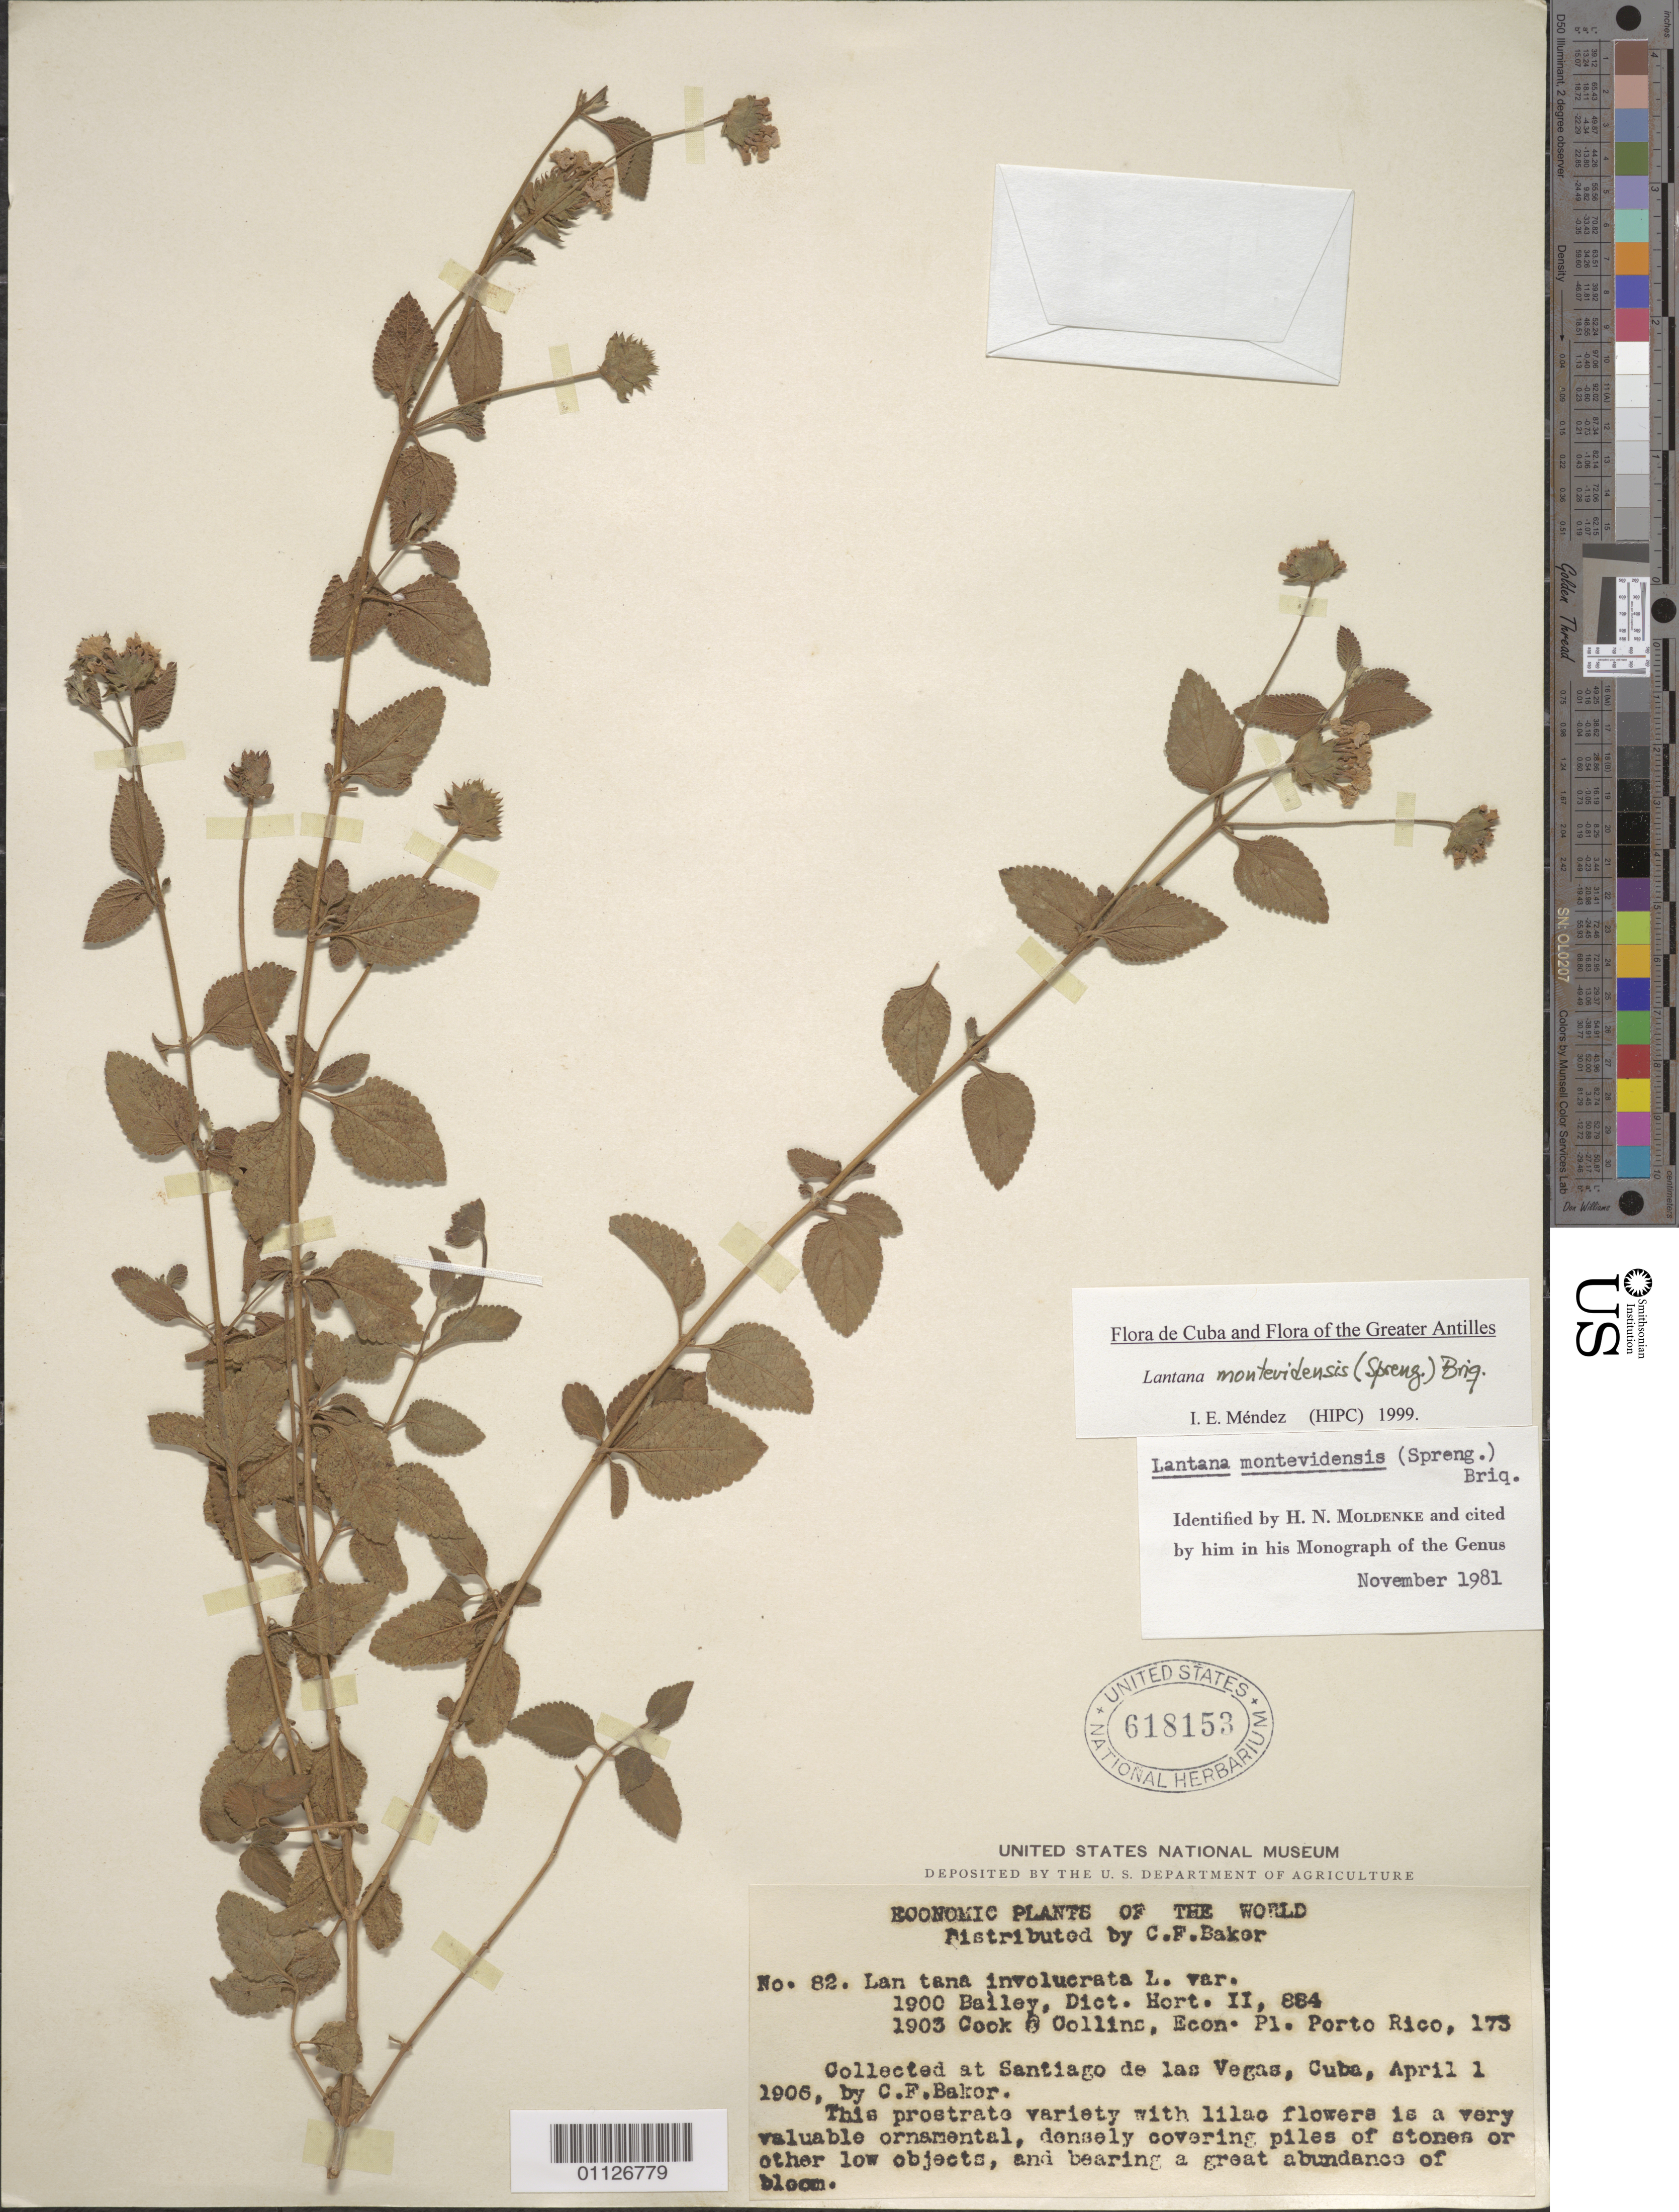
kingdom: Plantae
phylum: Tracheophyta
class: Magnoliopsida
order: Lamiales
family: Verbenaceae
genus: Lantana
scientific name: Lantana montevidensis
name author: (Spreng.) Briq.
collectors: C. F. Baker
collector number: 82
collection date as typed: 01 Apr 1906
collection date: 1906-04-01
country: Cuba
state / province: La Habana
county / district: Municipio Boyeros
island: Cuba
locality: Santiago de las Vegas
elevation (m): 97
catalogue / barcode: US 618153